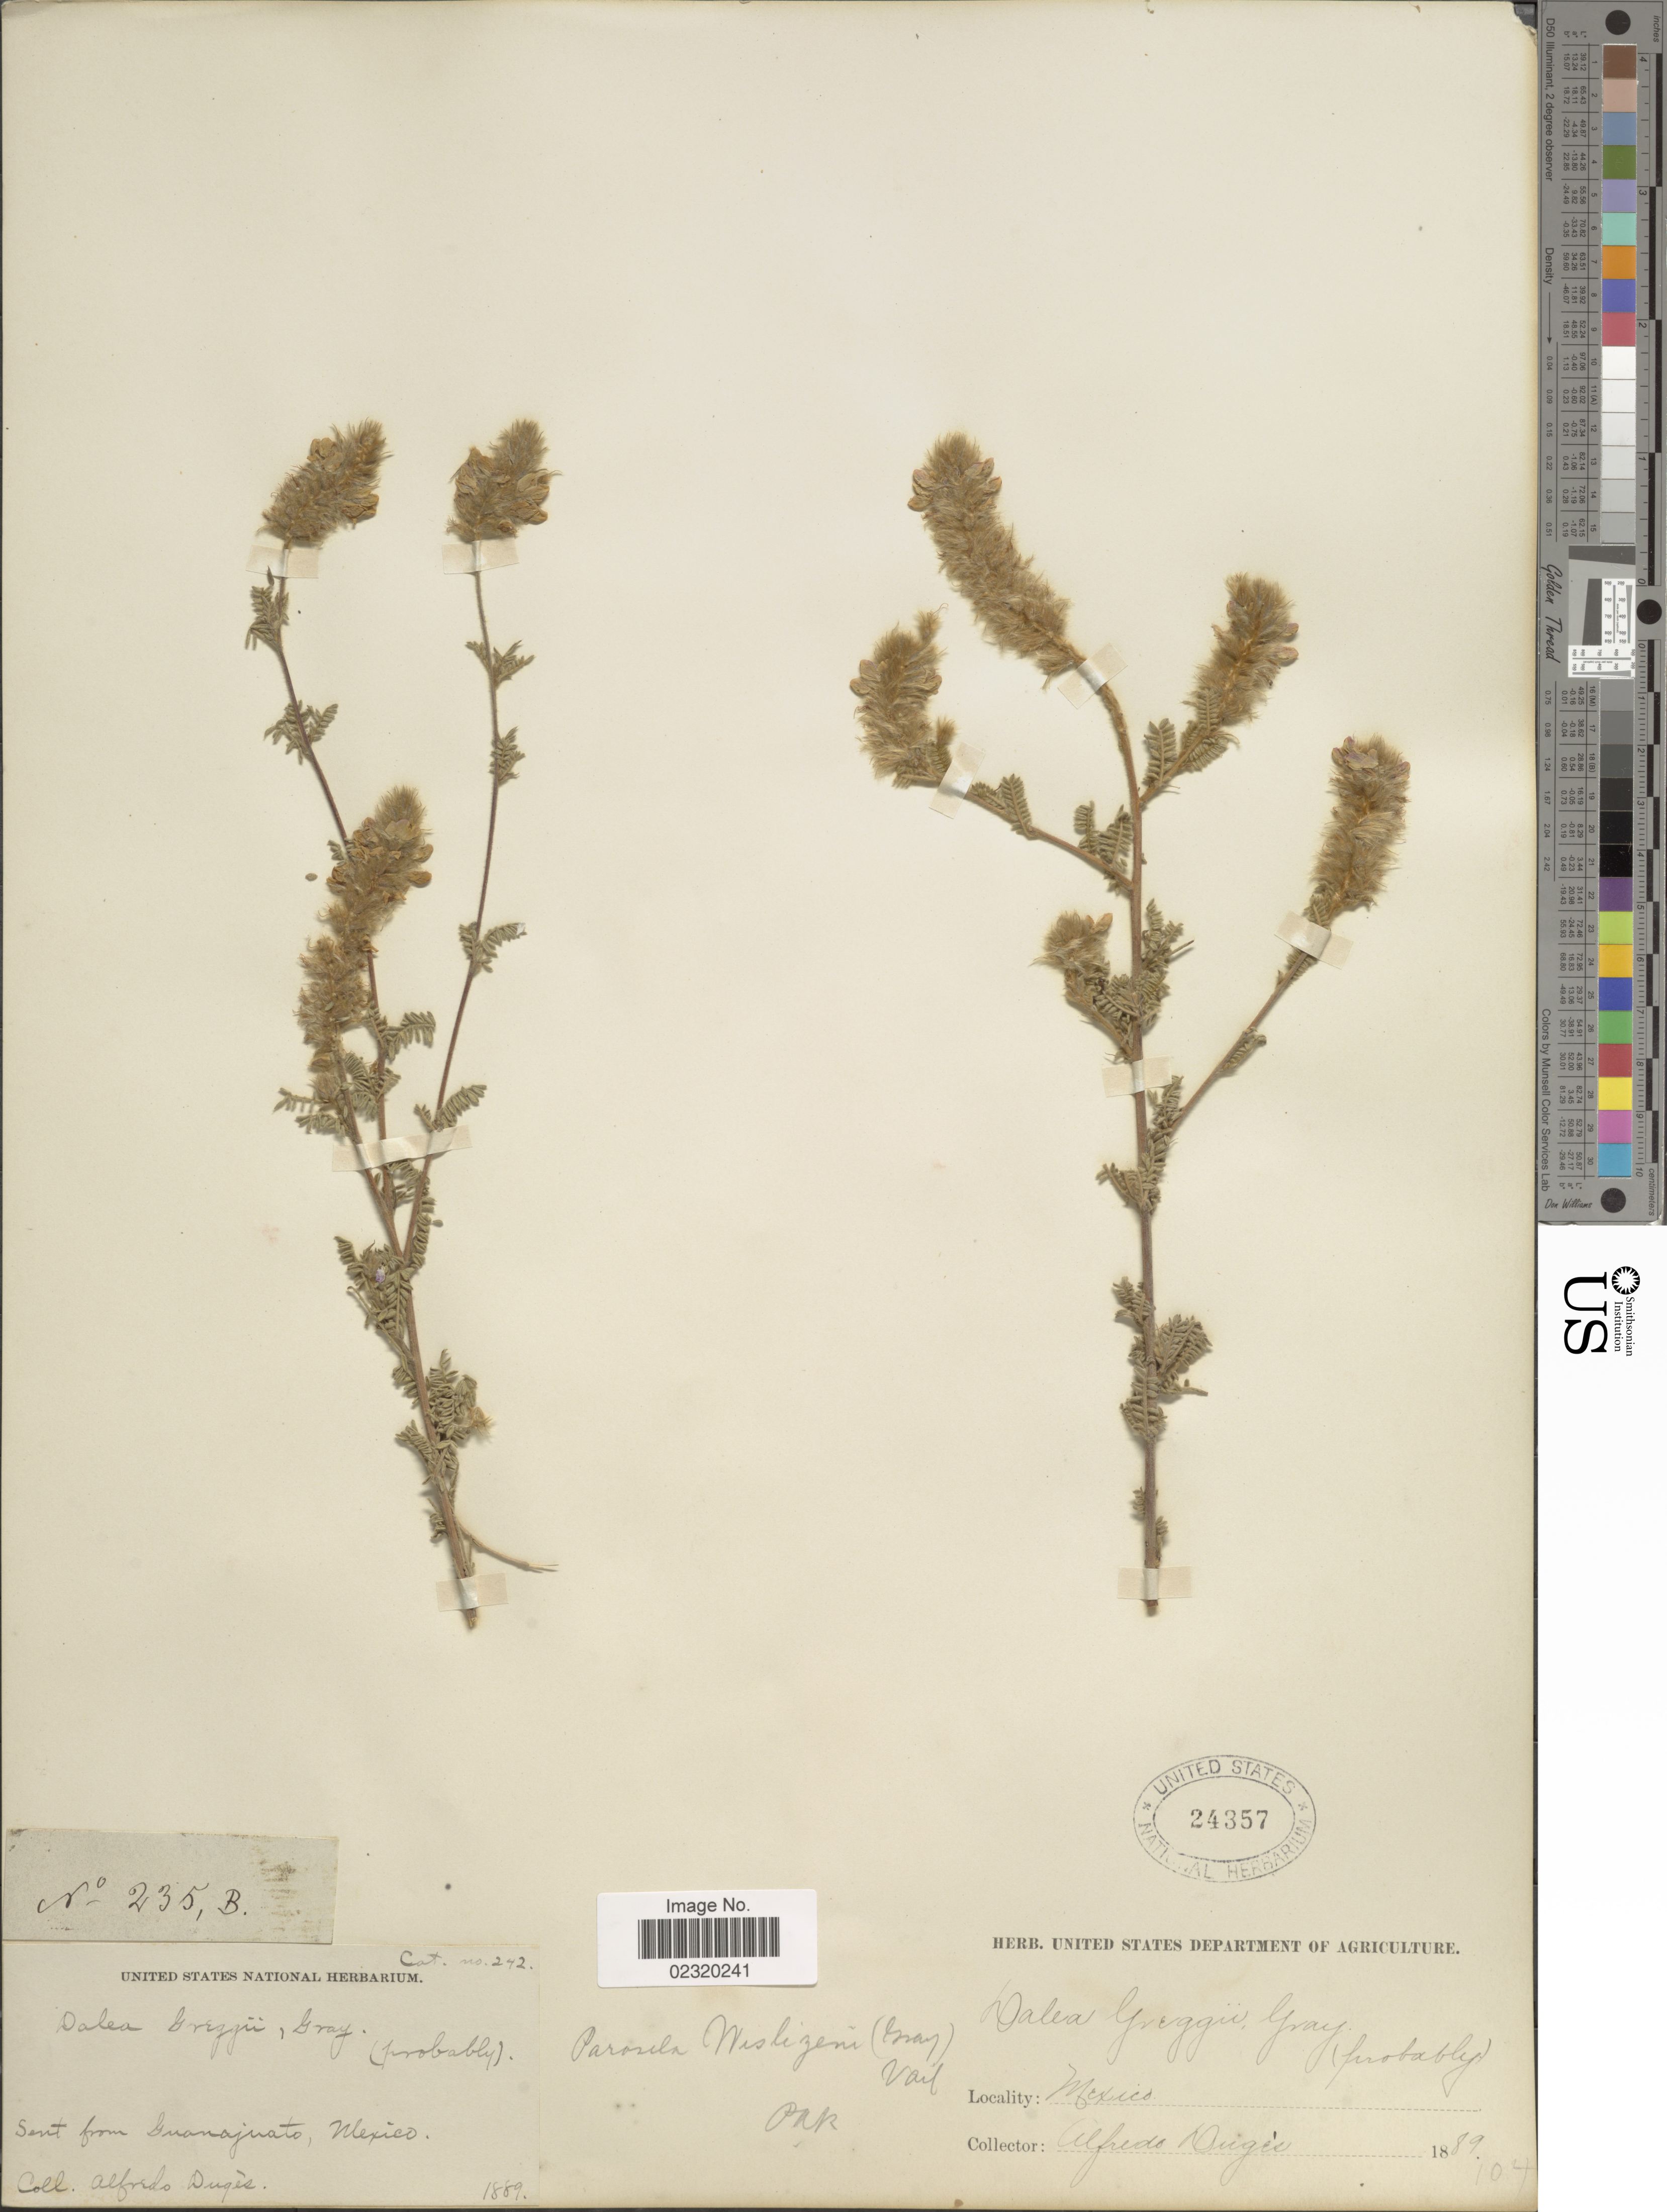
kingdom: Plantae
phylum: Tracheophyta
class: Magnoliopsida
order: Fabales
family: Fabaceae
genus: Dalea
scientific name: Dalea versicolor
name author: Zucc.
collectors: A. Dugès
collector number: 235B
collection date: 1889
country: Mexico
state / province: Guanajuato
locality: Sent from Guanajuato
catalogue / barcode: US 24357